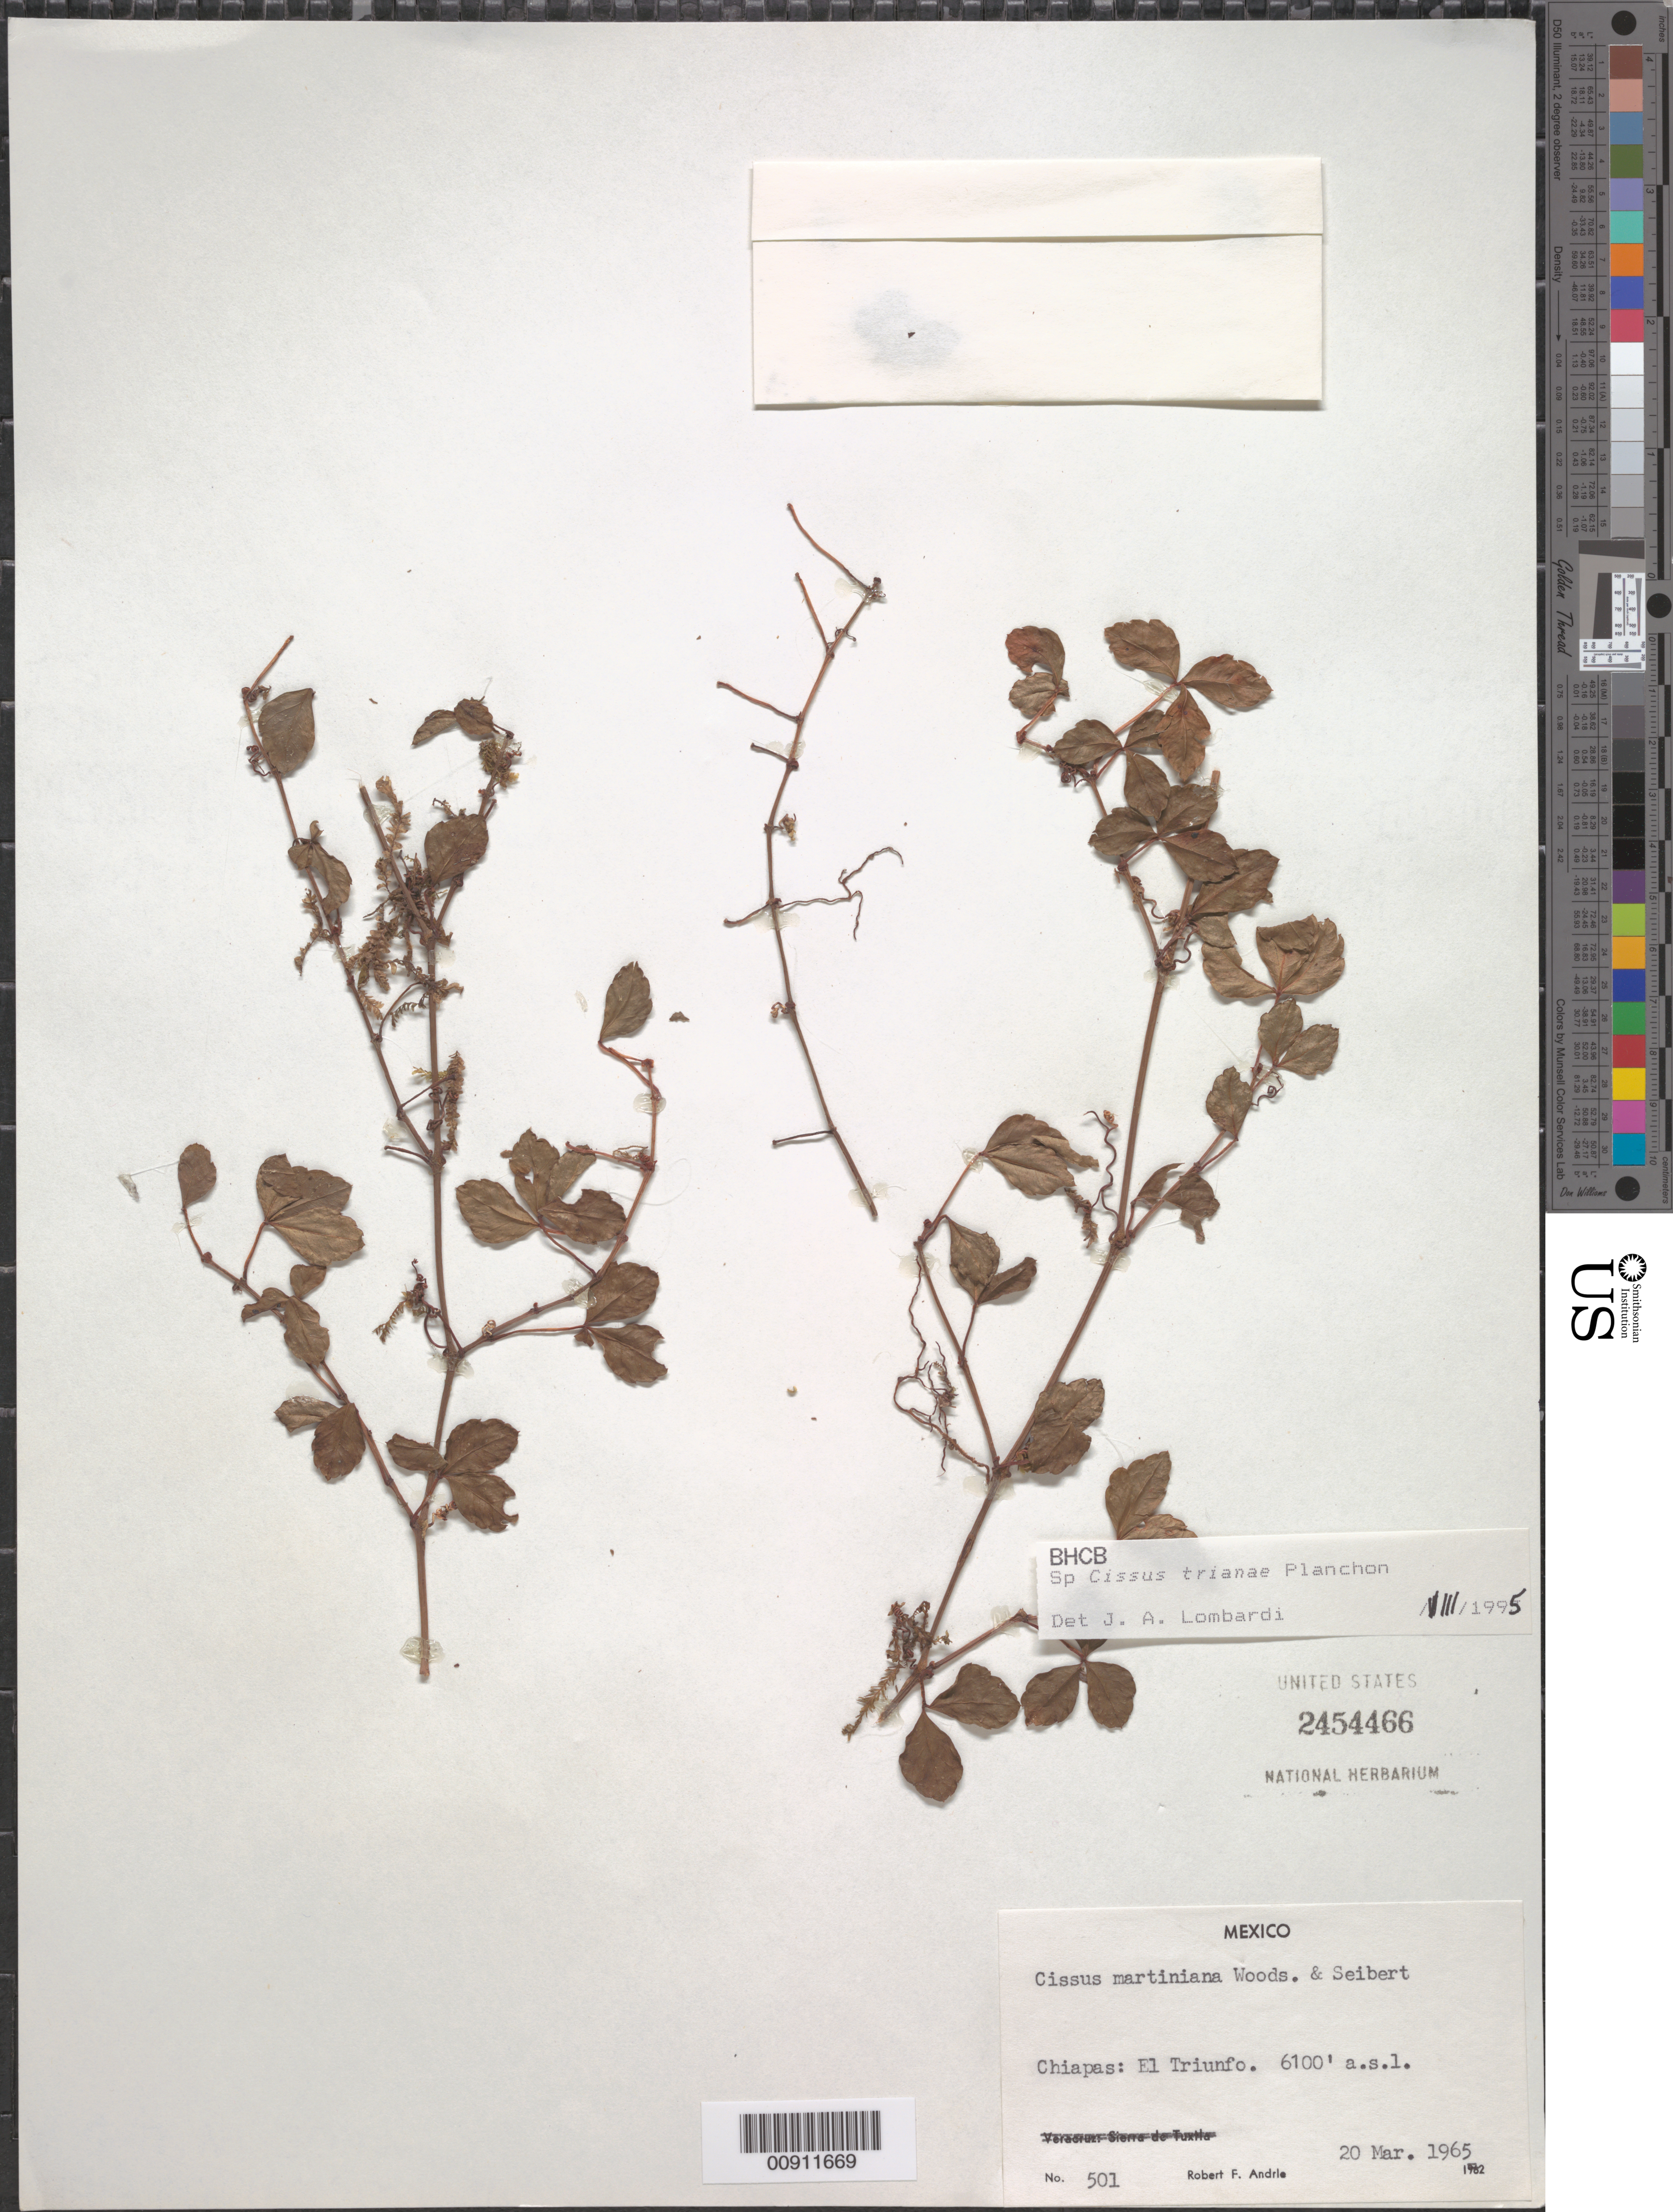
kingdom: Plantae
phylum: Tracheophyta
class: Magnoliopsida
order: Vitales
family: Vitaceae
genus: Cissus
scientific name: Cissus trianae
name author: Planch.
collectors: R. Andrle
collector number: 501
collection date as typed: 20 Mar 1965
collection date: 1965-03-20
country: Mexico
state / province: Chiapas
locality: Chiapas: El Triunfo.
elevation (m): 1859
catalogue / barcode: US 2454466